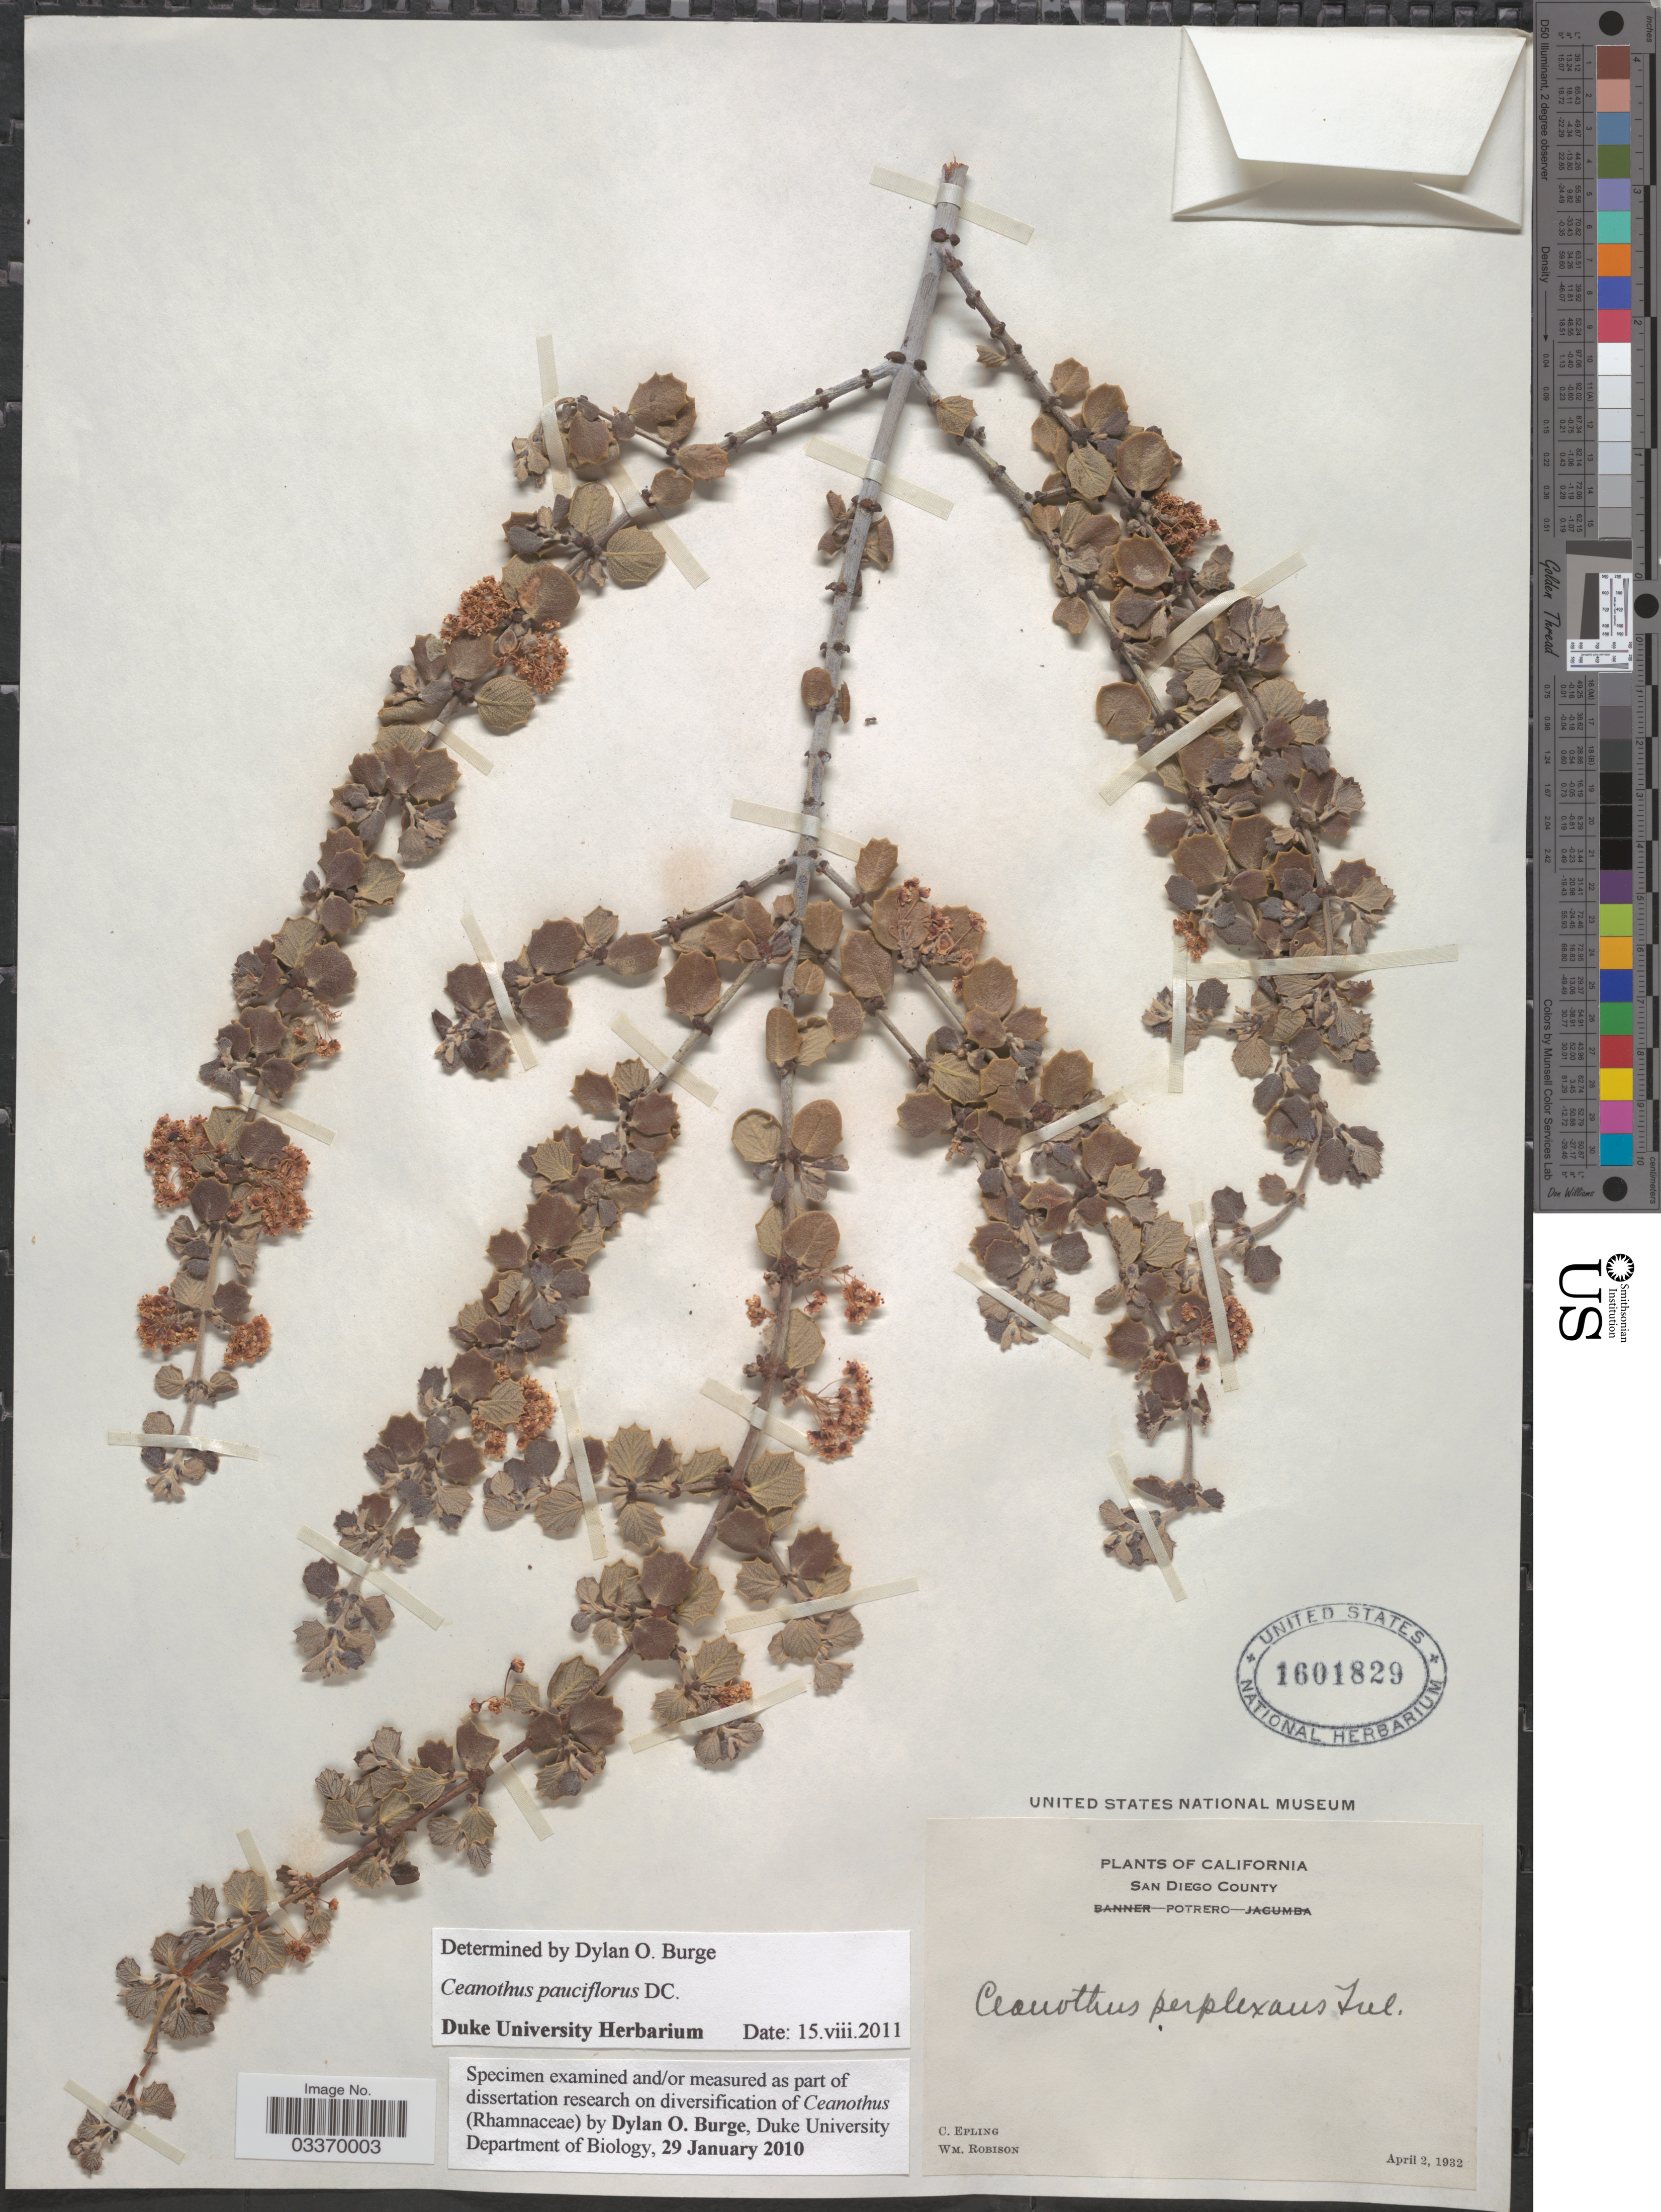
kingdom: Plantae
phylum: Tracheophyta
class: Magnoliopsida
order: Rosales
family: Rhamnaceae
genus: Ceanothus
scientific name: Ceanothus pauciflorus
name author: DC.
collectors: C. C. Epling & W. Robison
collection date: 1932-04-02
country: United States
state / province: California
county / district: San Diego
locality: San Diego County. Potrero.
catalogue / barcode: US 1601829